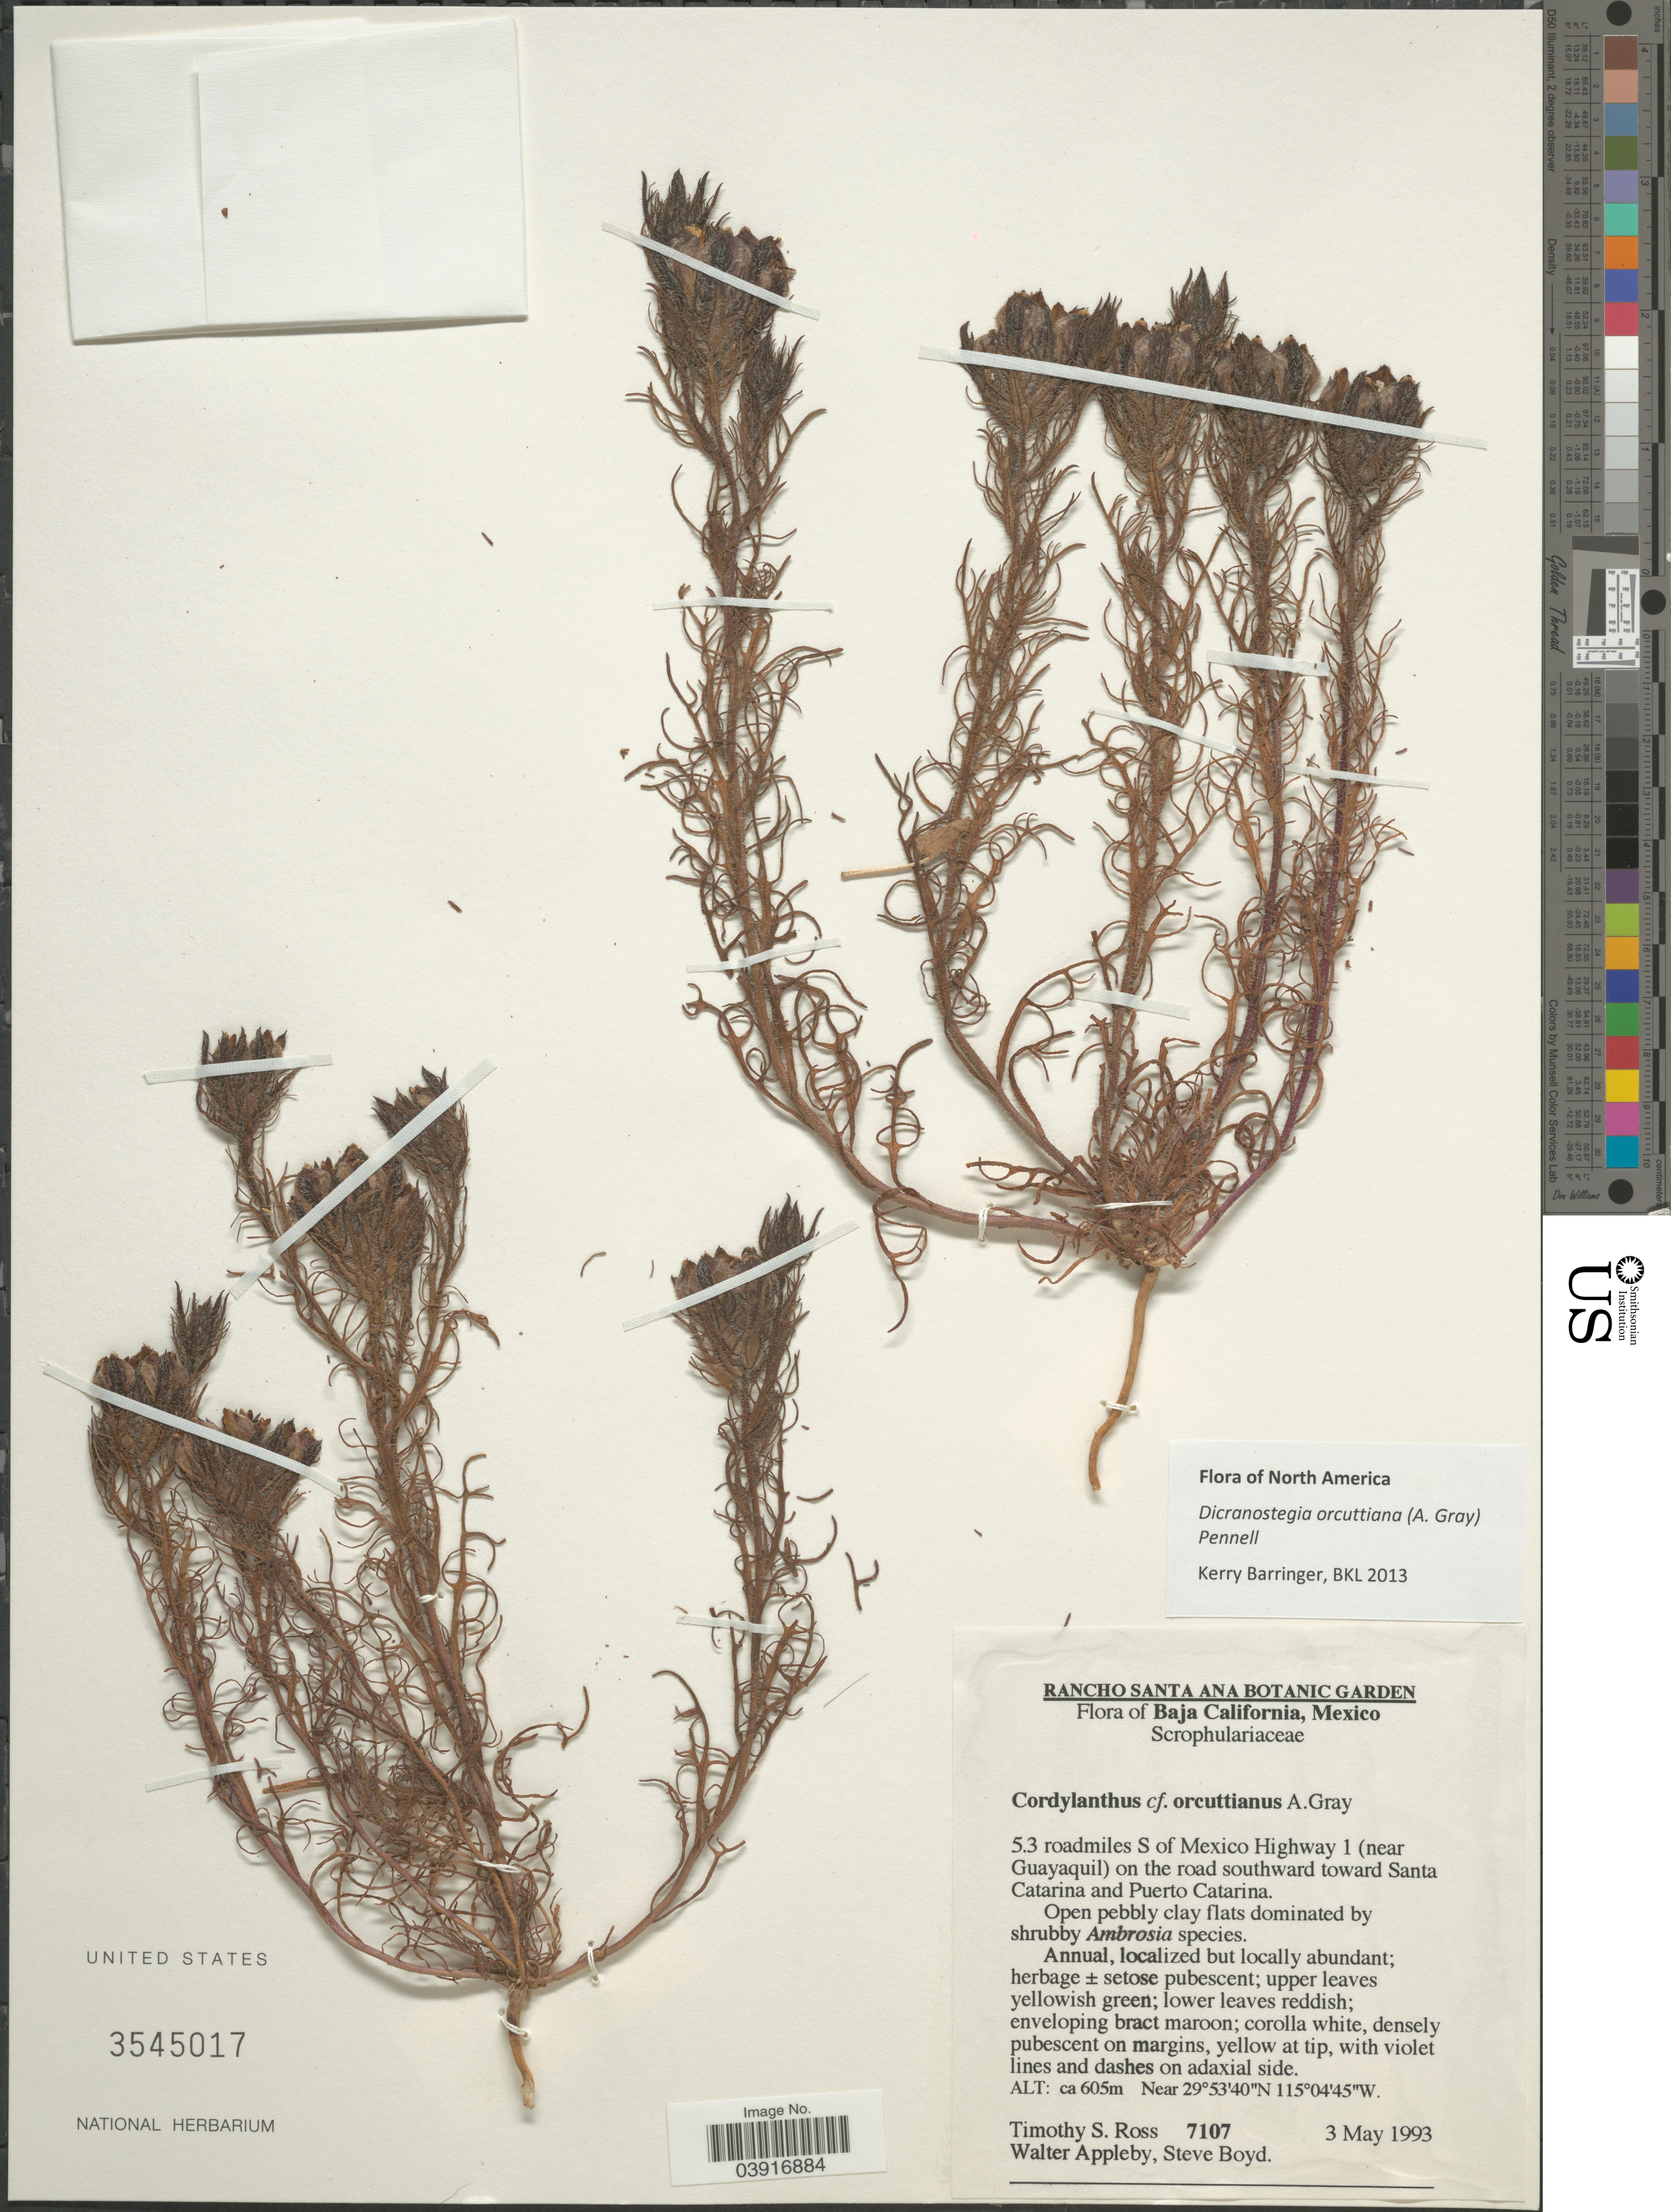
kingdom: Plantae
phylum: Tracheophyta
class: Magnoliopsida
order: Lamiales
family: Orobanchaceae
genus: Dicranostegia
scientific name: Dicranostegia orcuttiana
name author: (A. Gray) Pennell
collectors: T. Ross, W. Appleby & S. Boyd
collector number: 7107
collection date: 1993-05-03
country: Mexico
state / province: Baja California Norte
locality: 5.3 roadmiles S of Mexico Highway 1 (near Guayaquil) on the road southward toward Santa Catarina and Puerto Catarina.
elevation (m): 605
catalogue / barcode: US 3545017